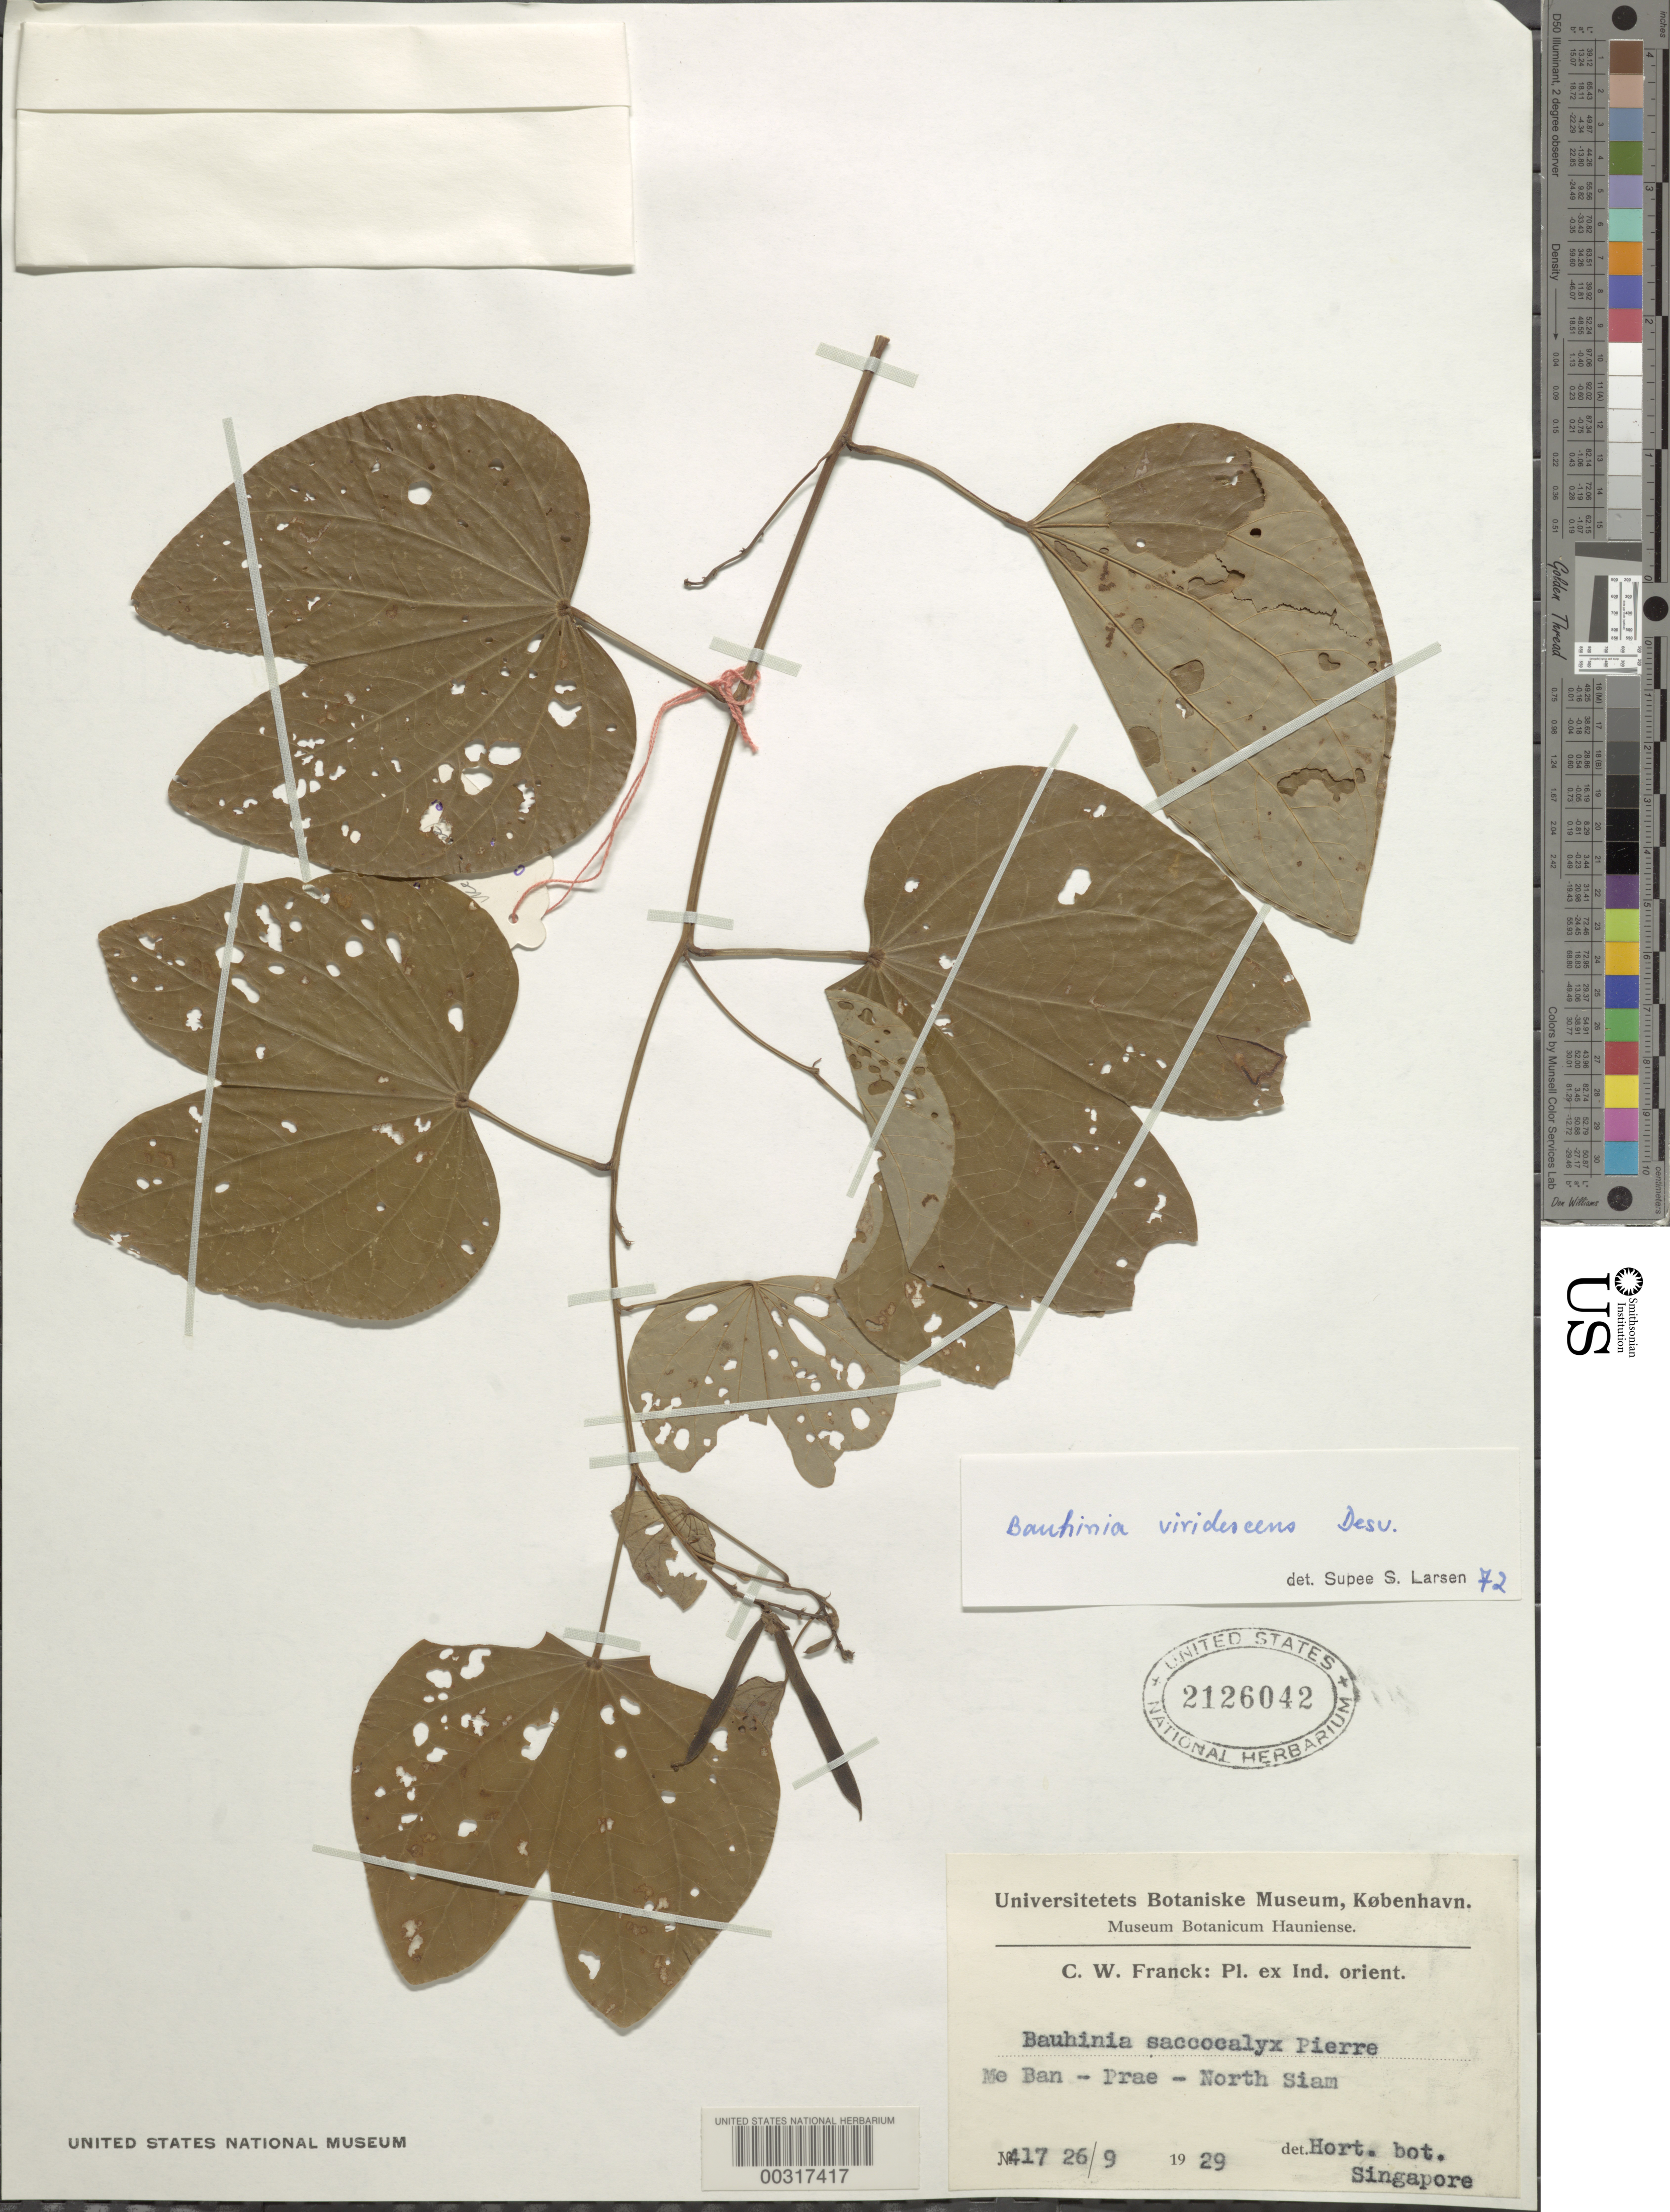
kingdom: Plantae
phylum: Tracheophyta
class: Magnoliopsida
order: Fabales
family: Fabaceae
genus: Bauhinia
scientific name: Bauhinia viridescens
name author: Desv.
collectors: C. Franck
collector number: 417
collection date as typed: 26 Sep 1929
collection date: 1929-09-26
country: Thailand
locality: Me ban - prae - n siam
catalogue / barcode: US 2126042